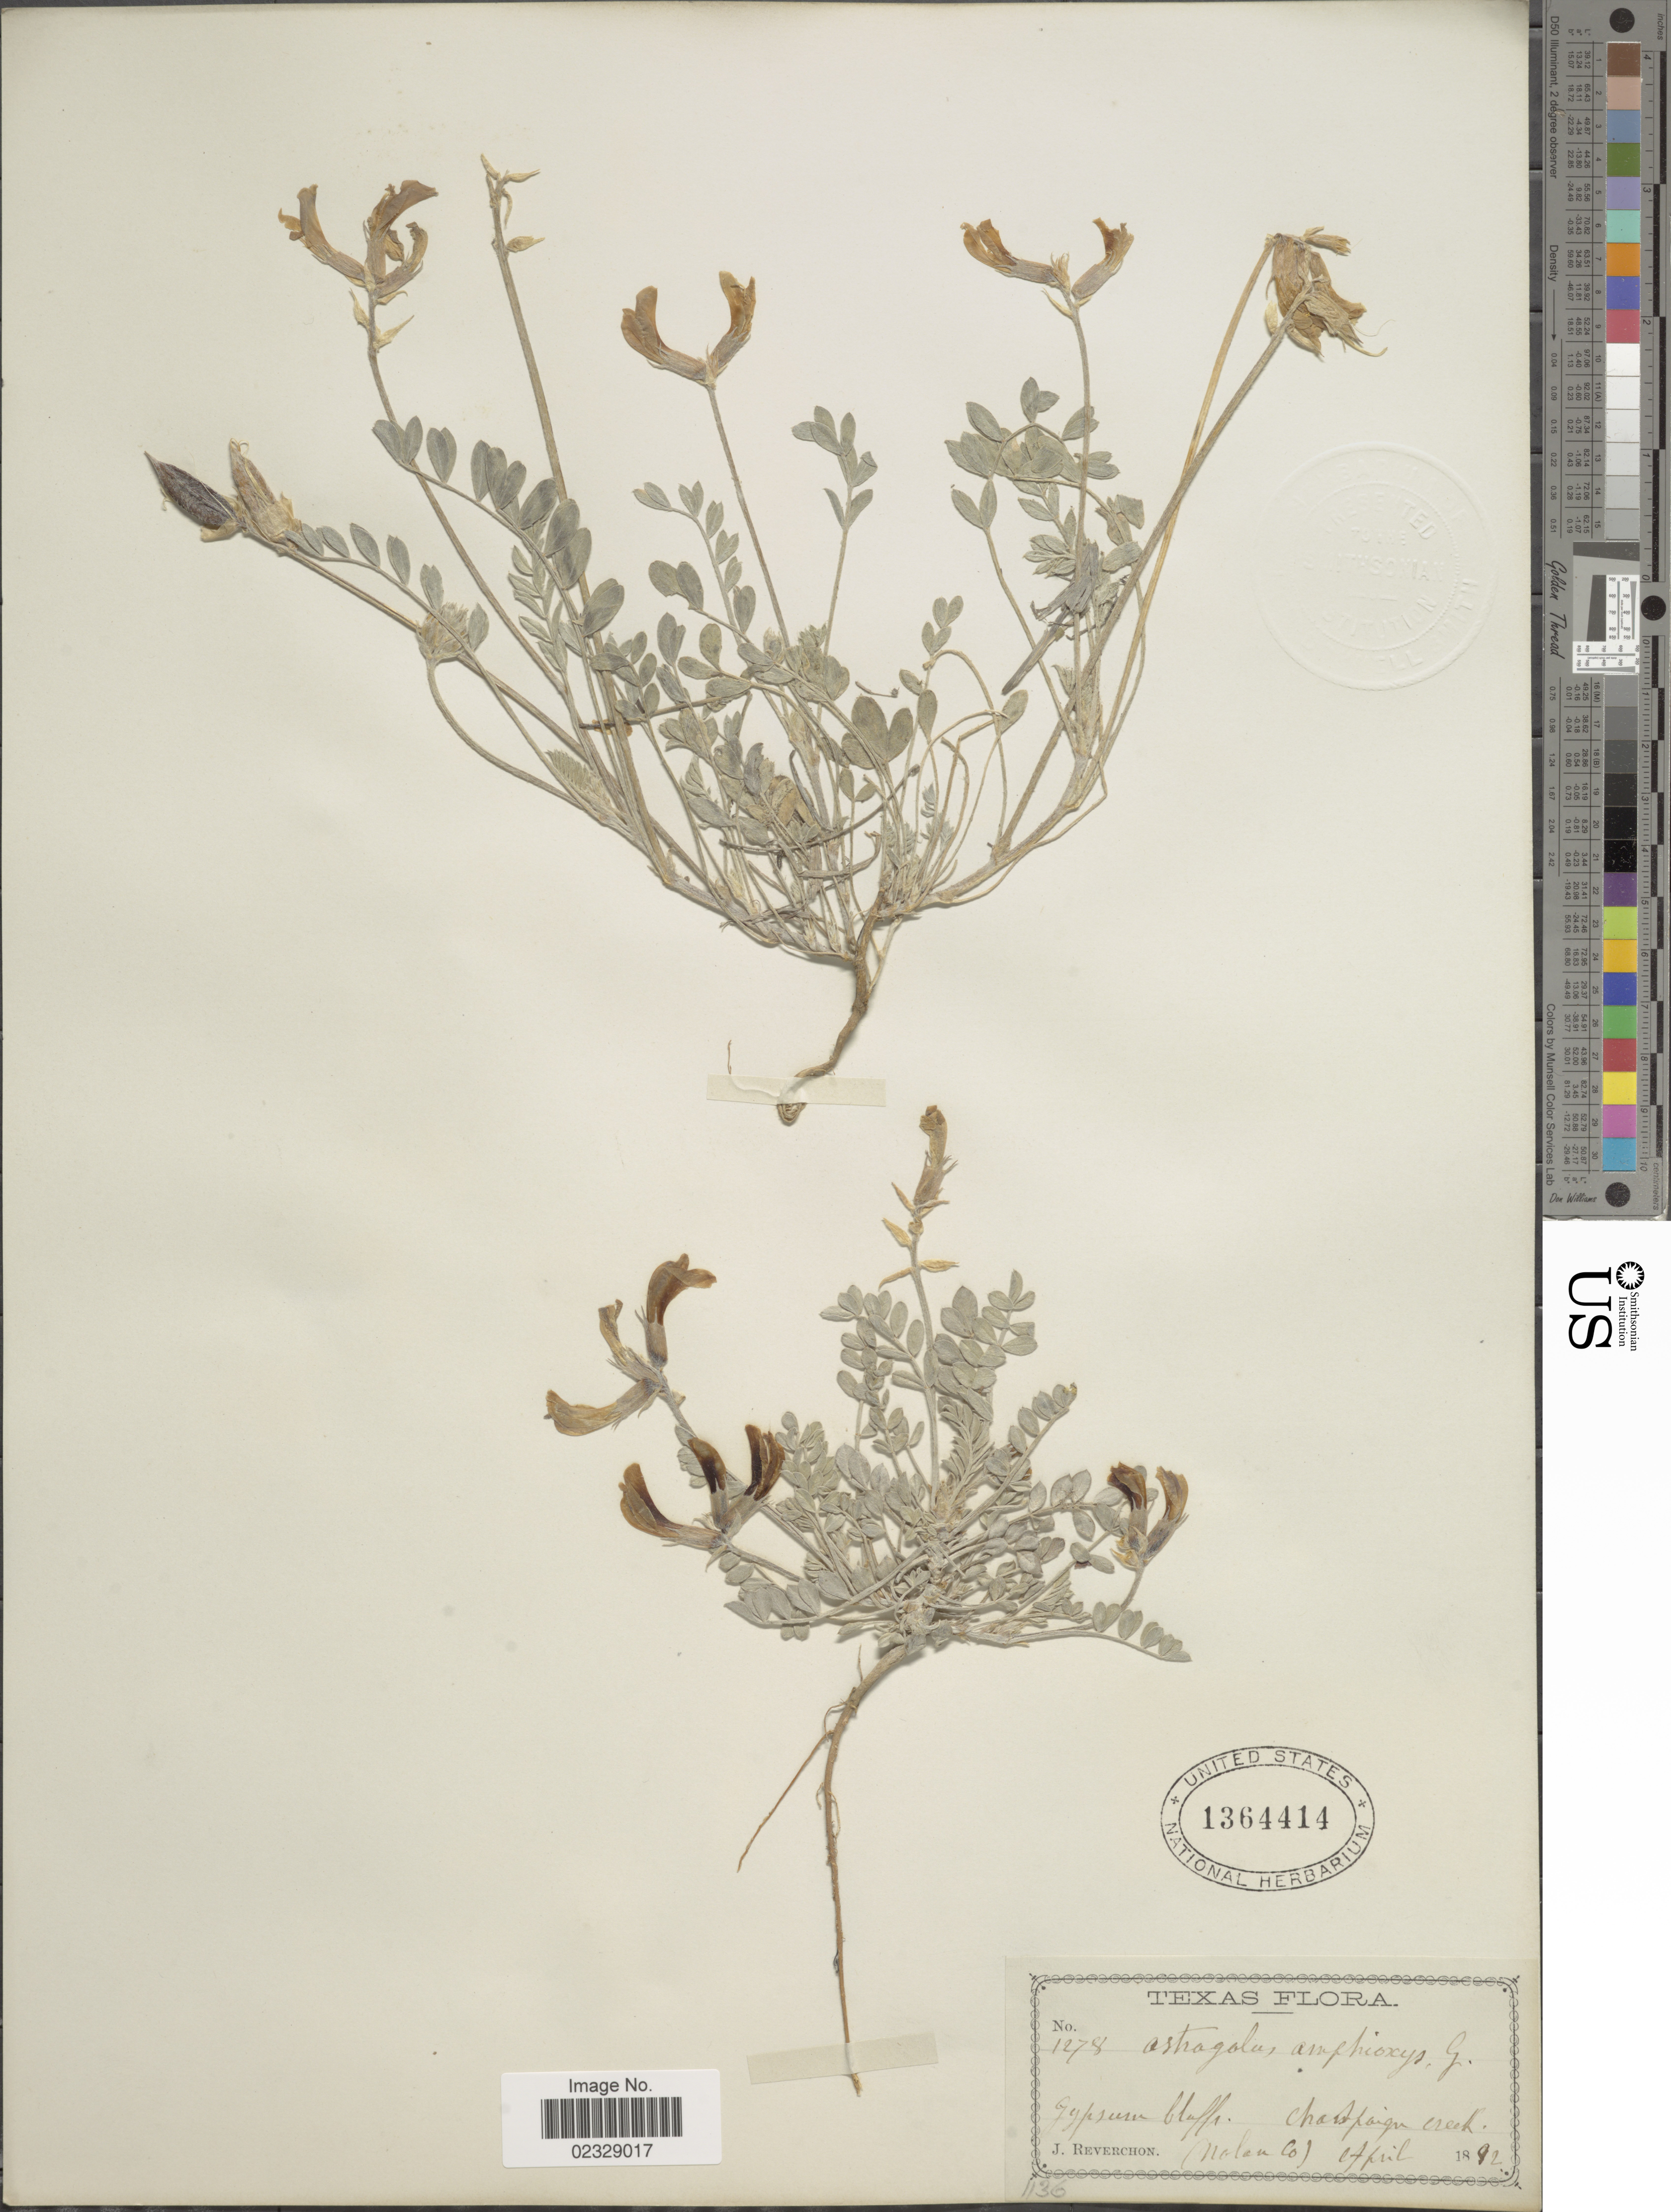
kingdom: Plantae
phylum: Tracheophyta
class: Magnoliopsida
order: Fabales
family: Fabaceae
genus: Astragalus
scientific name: Astragalus amphioxys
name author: A. Gray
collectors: J. Reverchon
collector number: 1278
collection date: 1892-04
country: United States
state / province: Texas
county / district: Nolan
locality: Gypsum bluffs, Champion Creek (Nolan Co)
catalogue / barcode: US 1364414